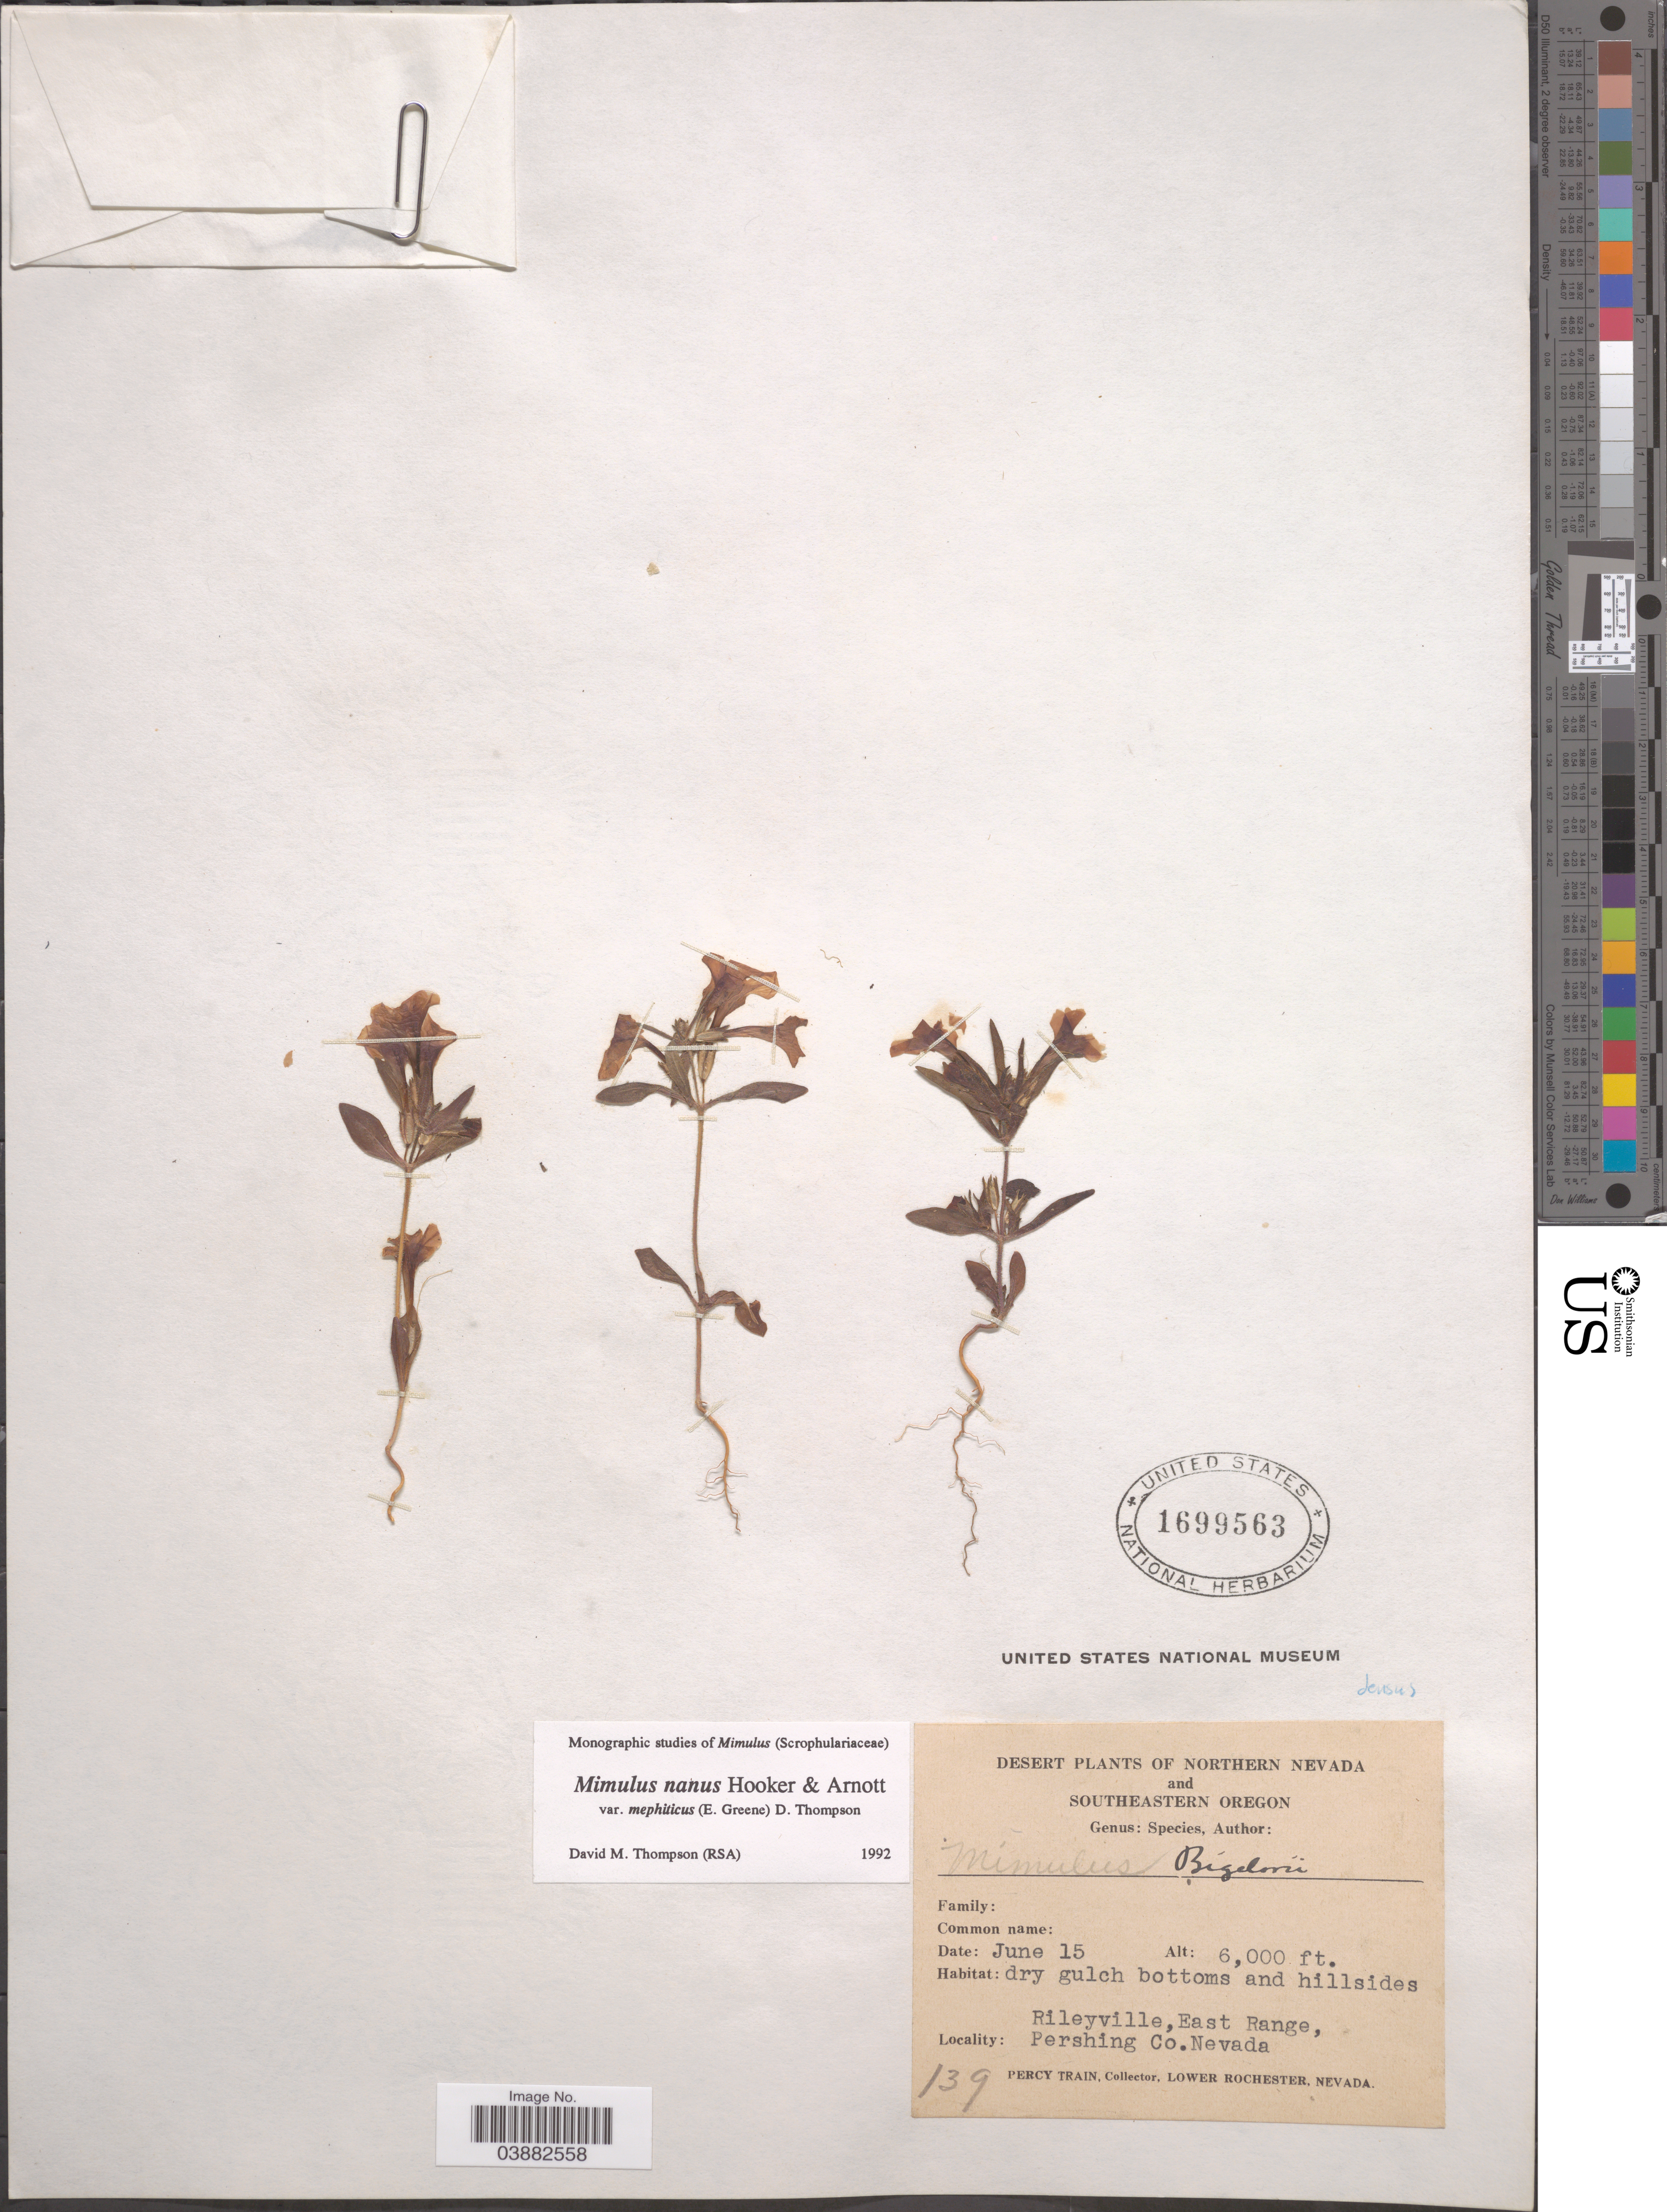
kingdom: Plantae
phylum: Tracheophyta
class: Magnoliopsida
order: Lamiales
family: Phrymaceae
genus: Mimulus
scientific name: Mimulus nanus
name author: Hook. & Arn.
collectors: P. Train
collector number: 139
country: United States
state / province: Nevada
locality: Northern nevada. Rileyville, East Range, Pershing Co.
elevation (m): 1829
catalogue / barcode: US 1699563